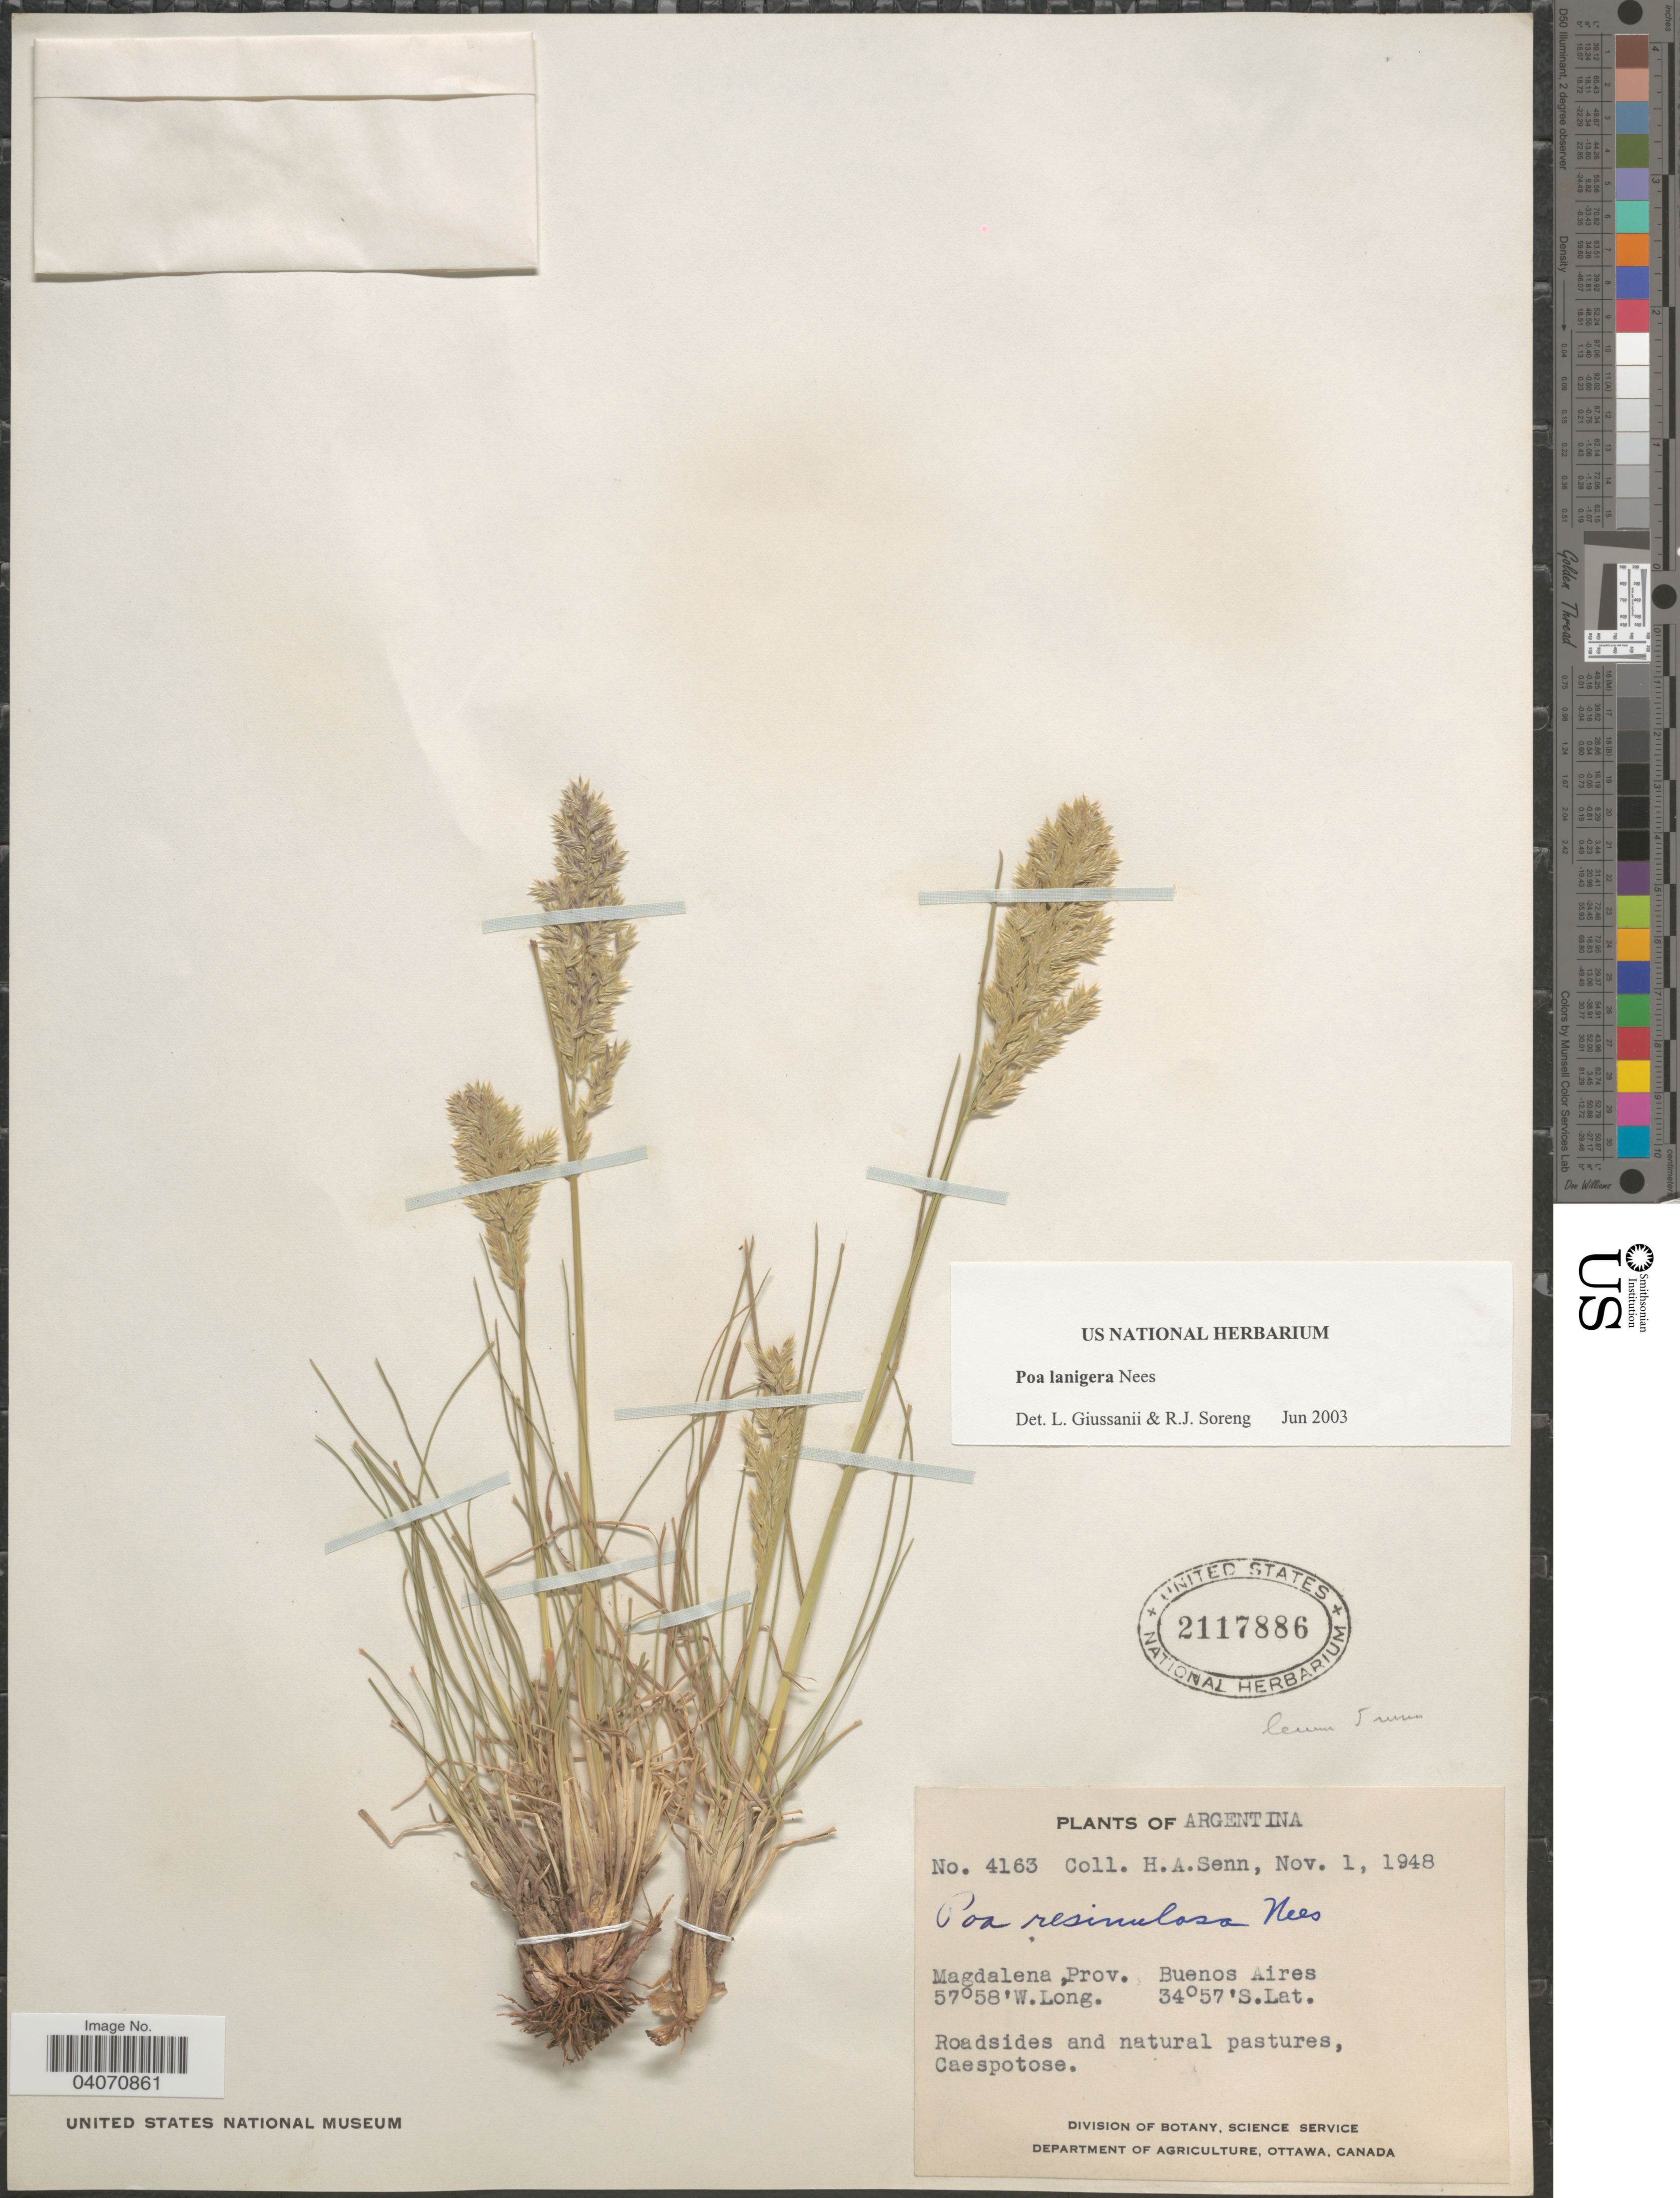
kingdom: Plantae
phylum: Tracheophyta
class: Liliopsida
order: Poales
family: Poaceae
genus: Poa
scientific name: Poa lanigera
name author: Nees in Mart.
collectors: H. Senn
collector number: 4163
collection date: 1948-11-01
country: Argentina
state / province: Buenos Aires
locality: Magdalena. Roadsides and natural pastures, Caespotose.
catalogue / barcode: US 2117886